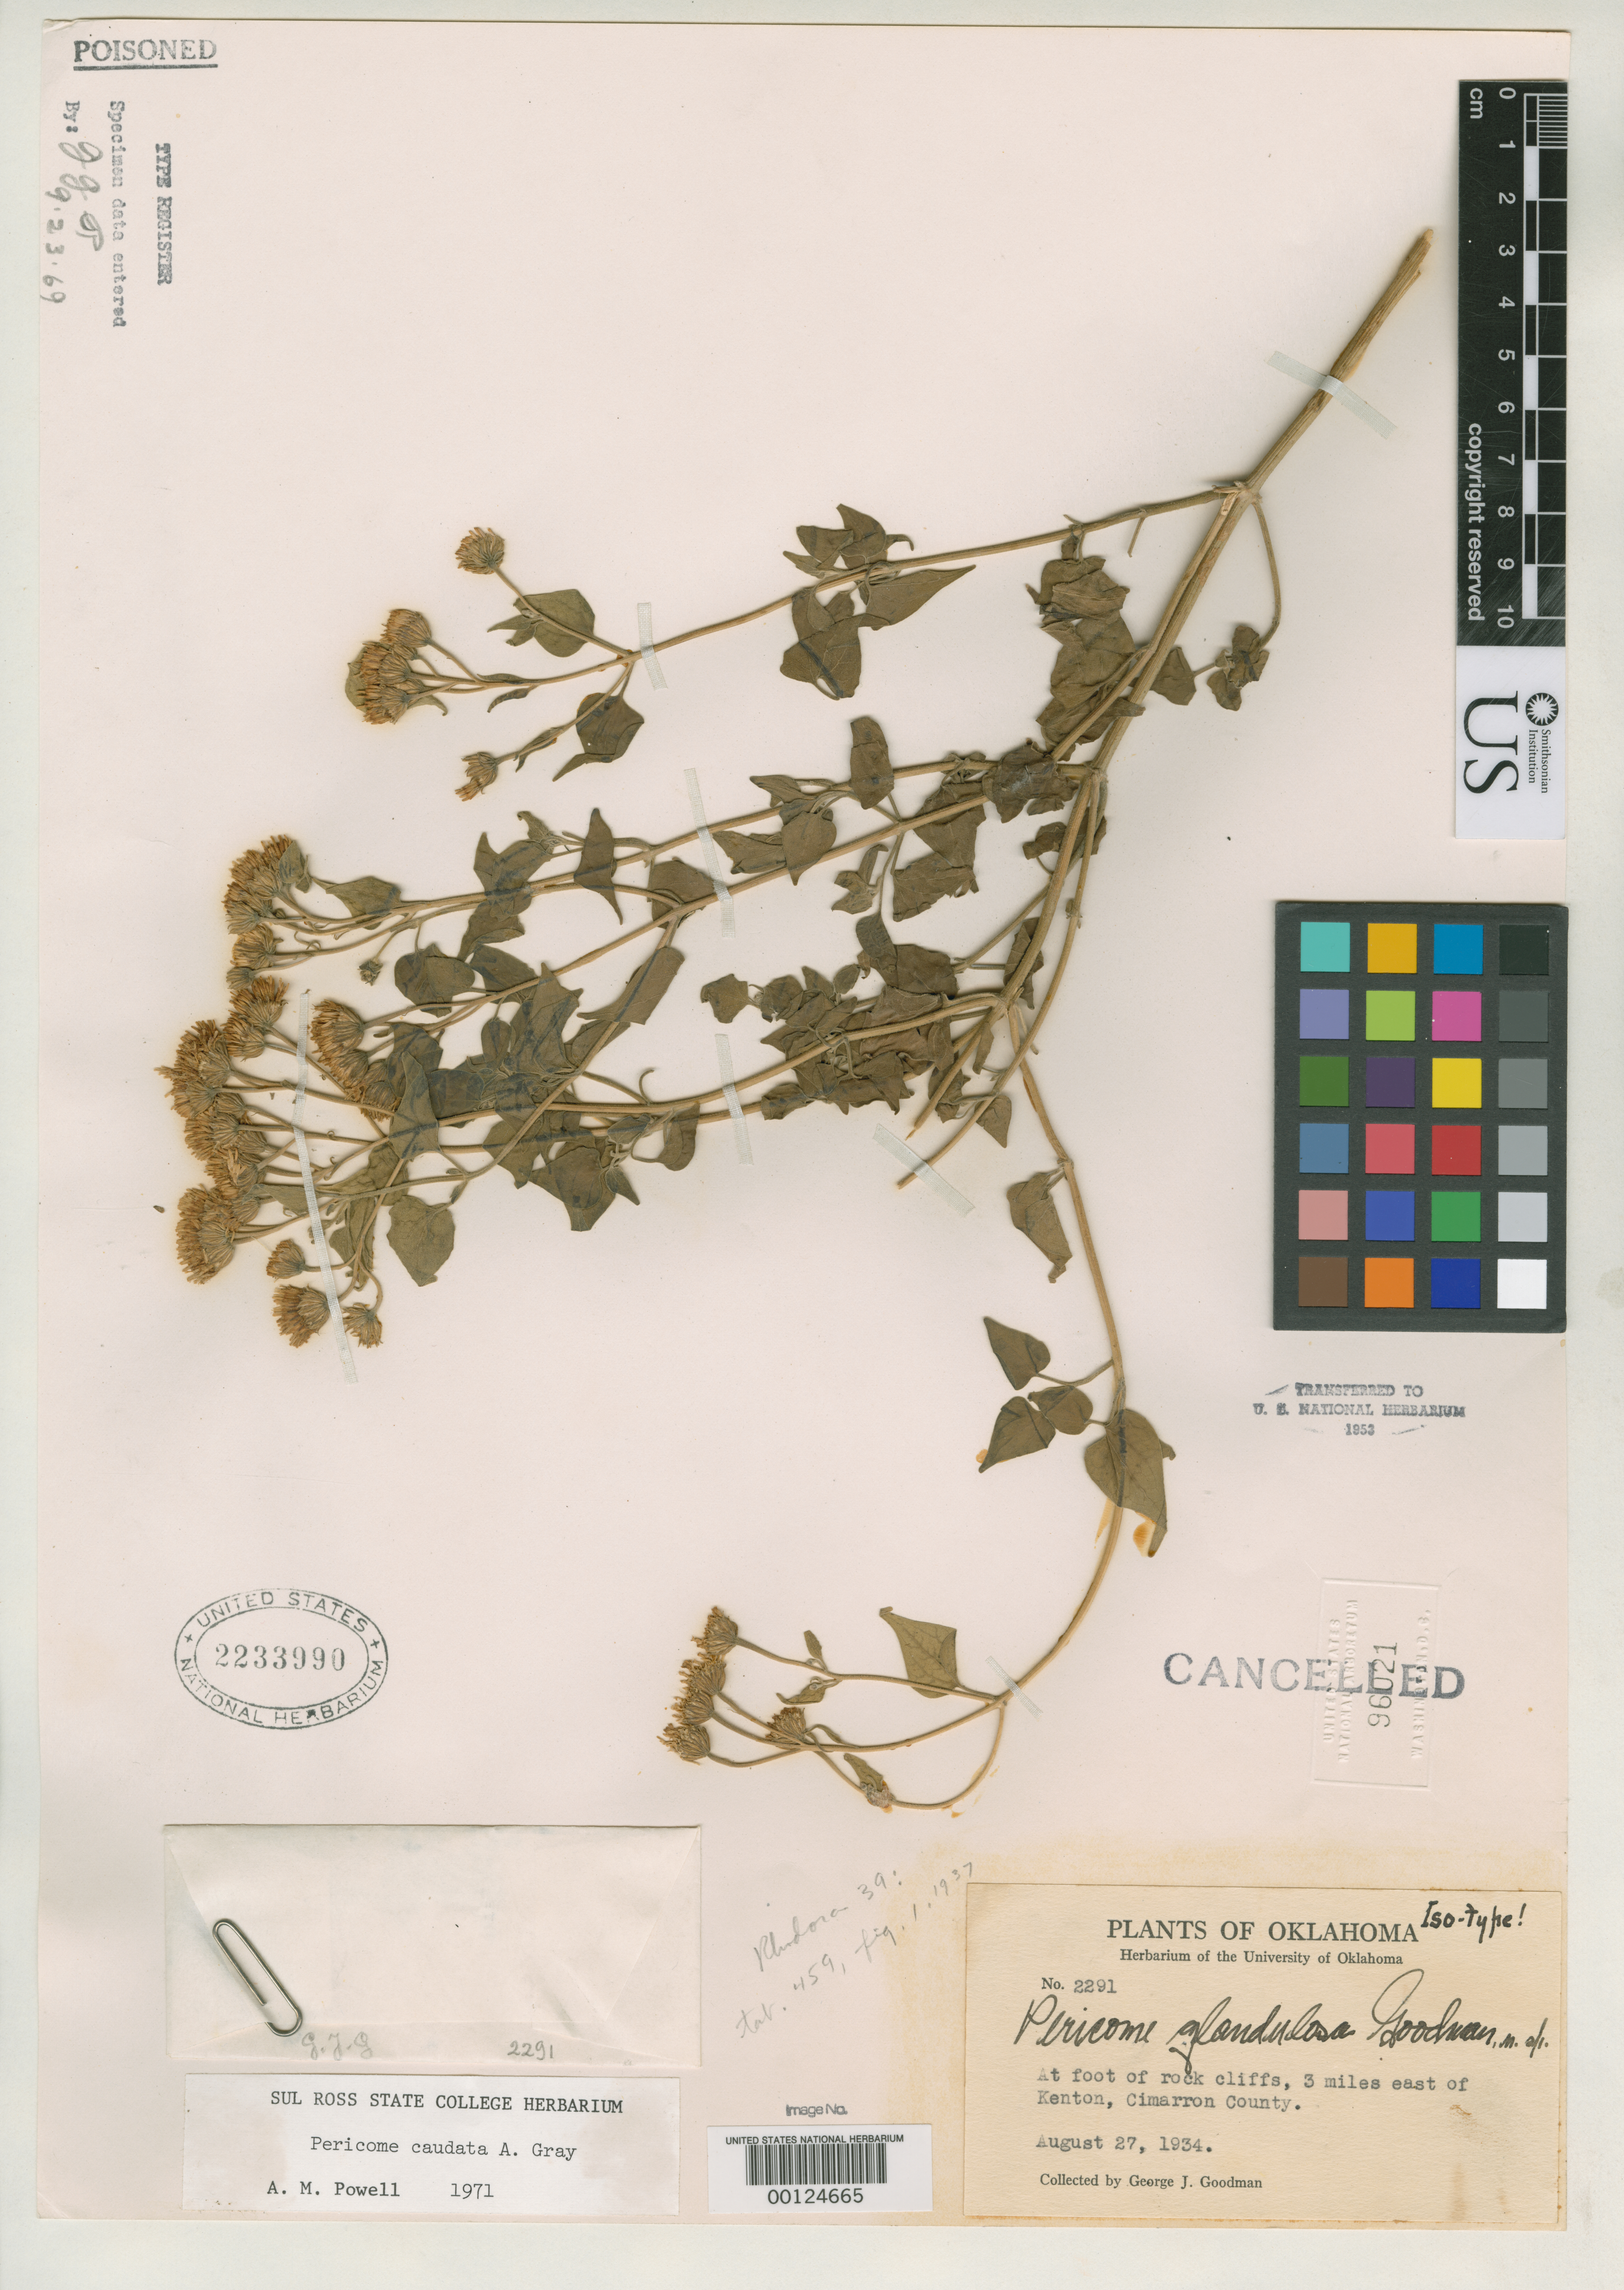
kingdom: Plantae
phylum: Tracheophyta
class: Magnoliopsida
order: Asterales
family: Asteraceae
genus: Pericome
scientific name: Pericome glandulosa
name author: Goodman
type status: Isotype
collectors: G. J. Goodman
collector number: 2291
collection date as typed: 27 Aug 1934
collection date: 1934-08-27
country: United States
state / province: Oklahoma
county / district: Cimarron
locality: Kenton.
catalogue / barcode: US 2233990